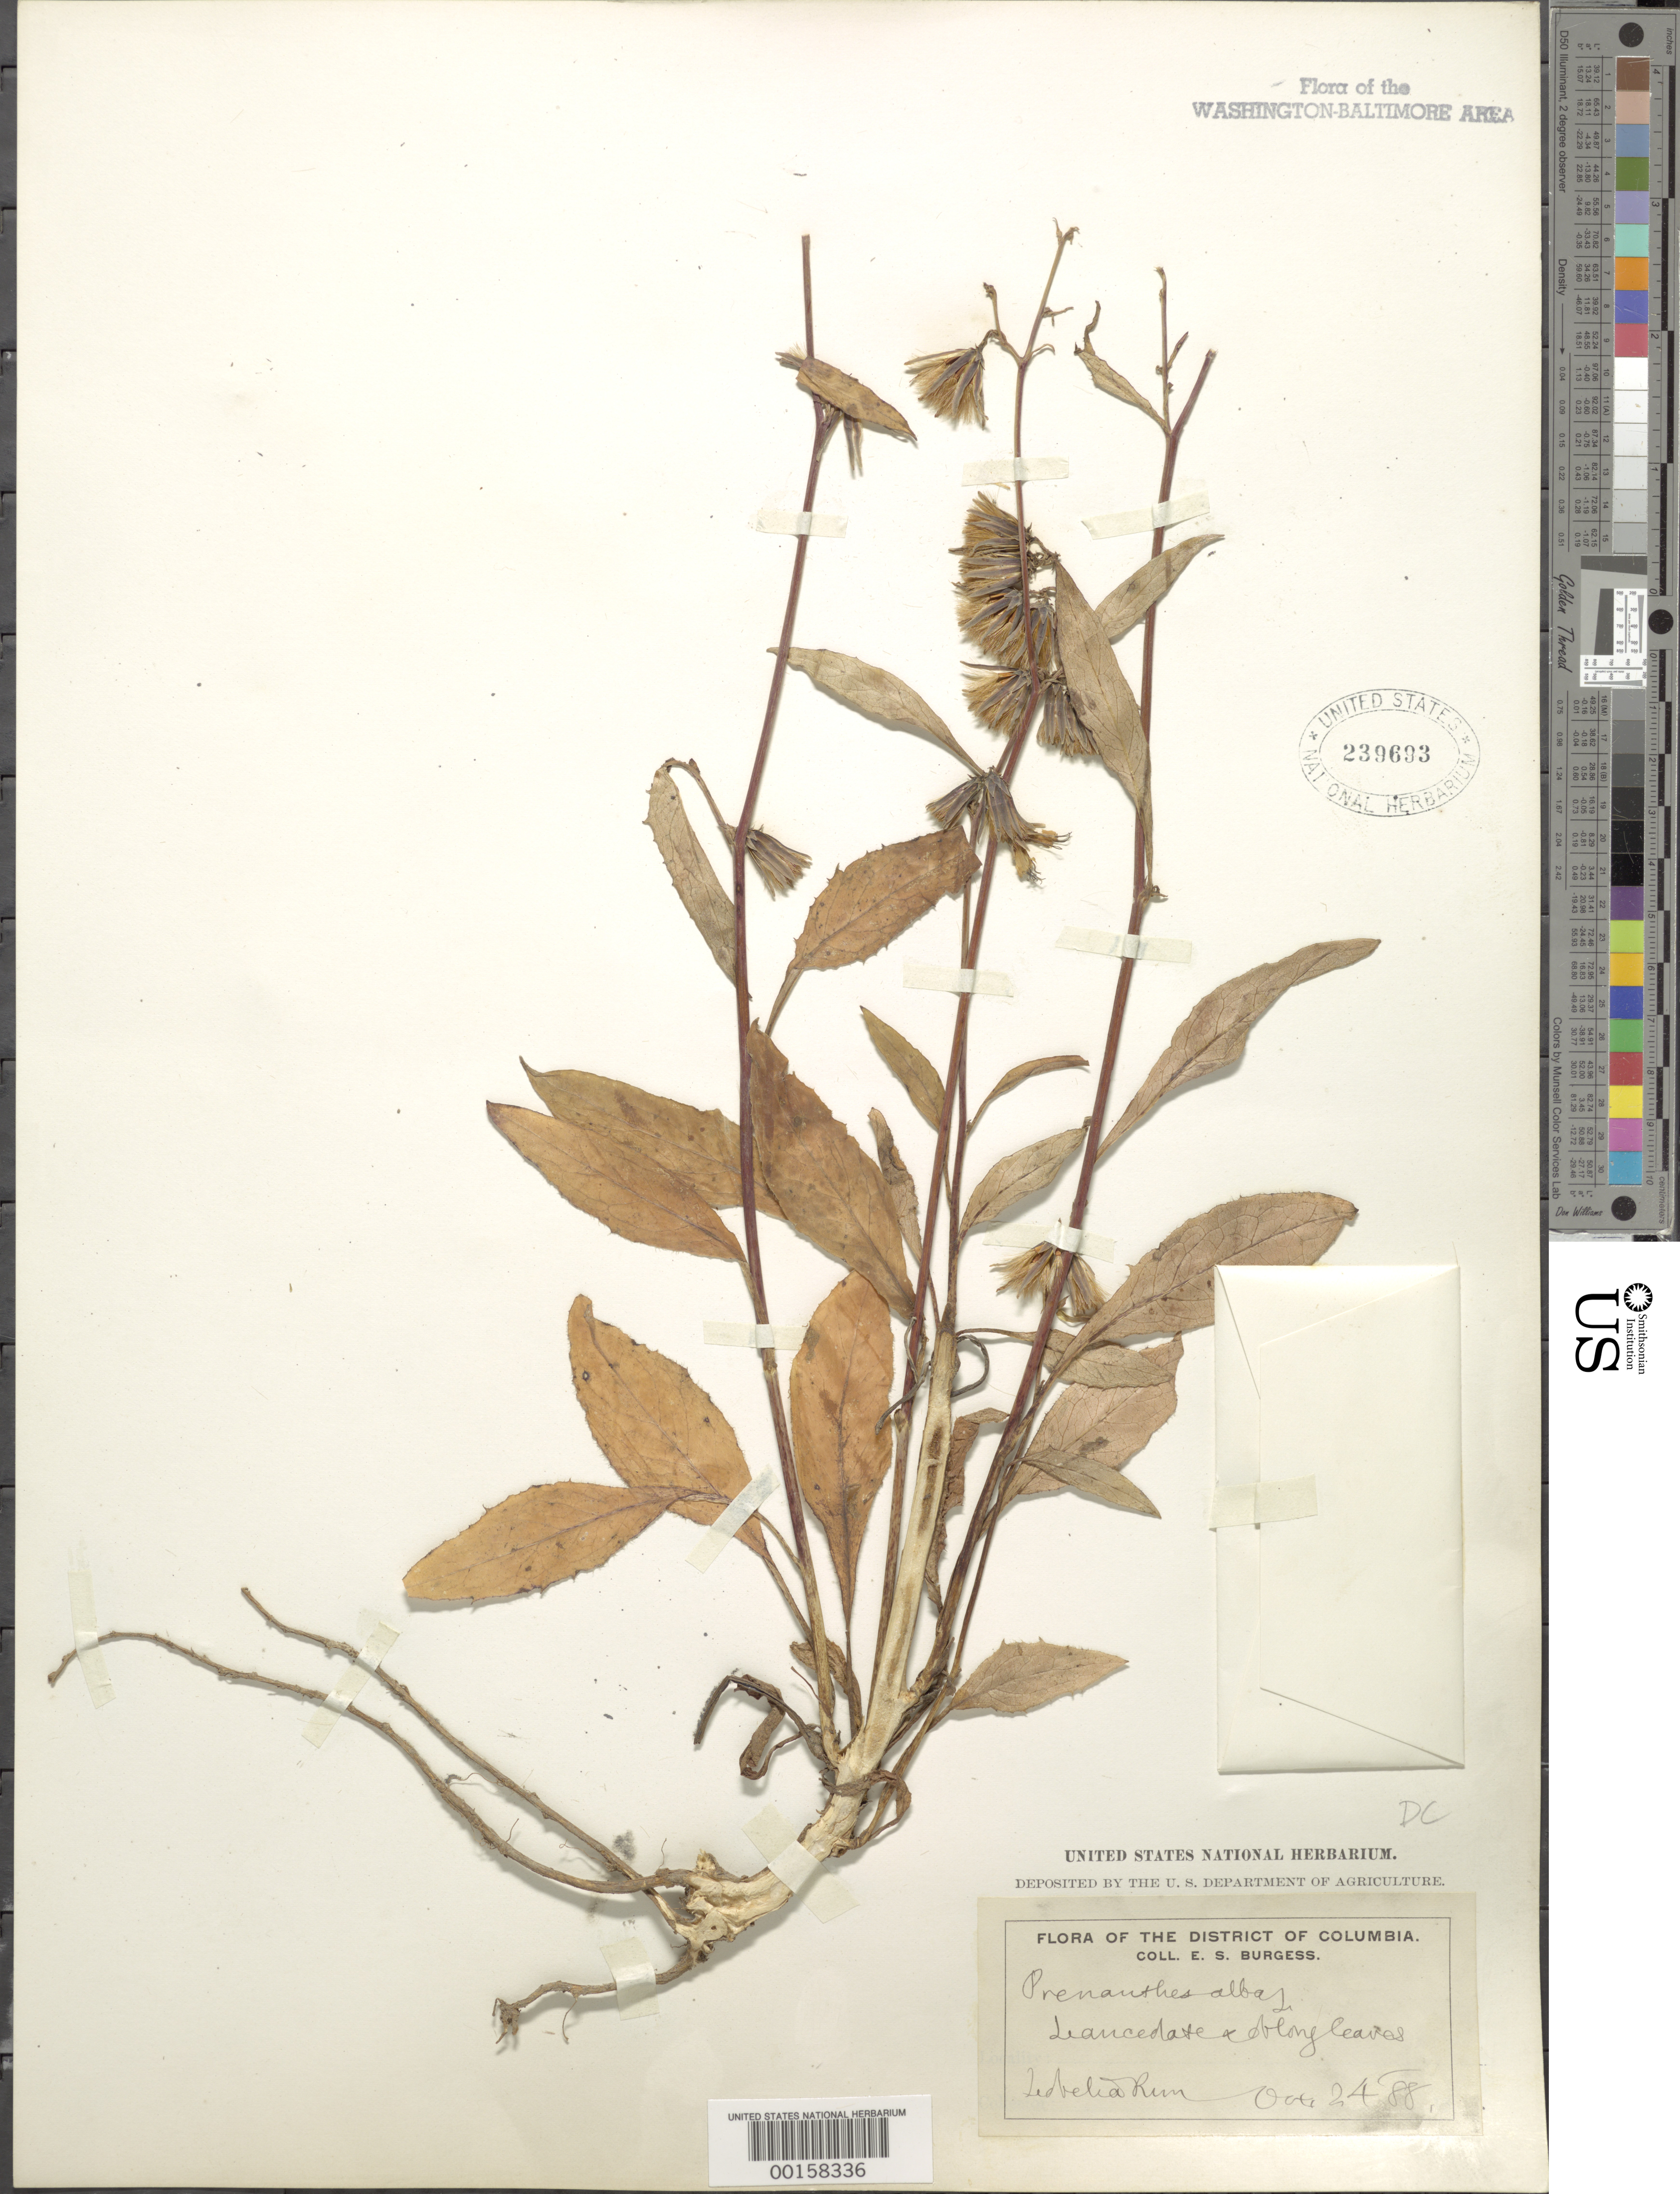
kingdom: Plantae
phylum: Tracheophyta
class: Magnoliopsida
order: Asterales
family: Asteraceae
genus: Nabalus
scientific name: Nabalus albus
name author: (L.) Hook.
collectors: E. Burgess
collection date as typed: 24 Oct 1888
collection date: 1888-10-24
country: United States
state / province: District of Columbia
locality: Lobelia Run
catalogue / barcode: US 239693